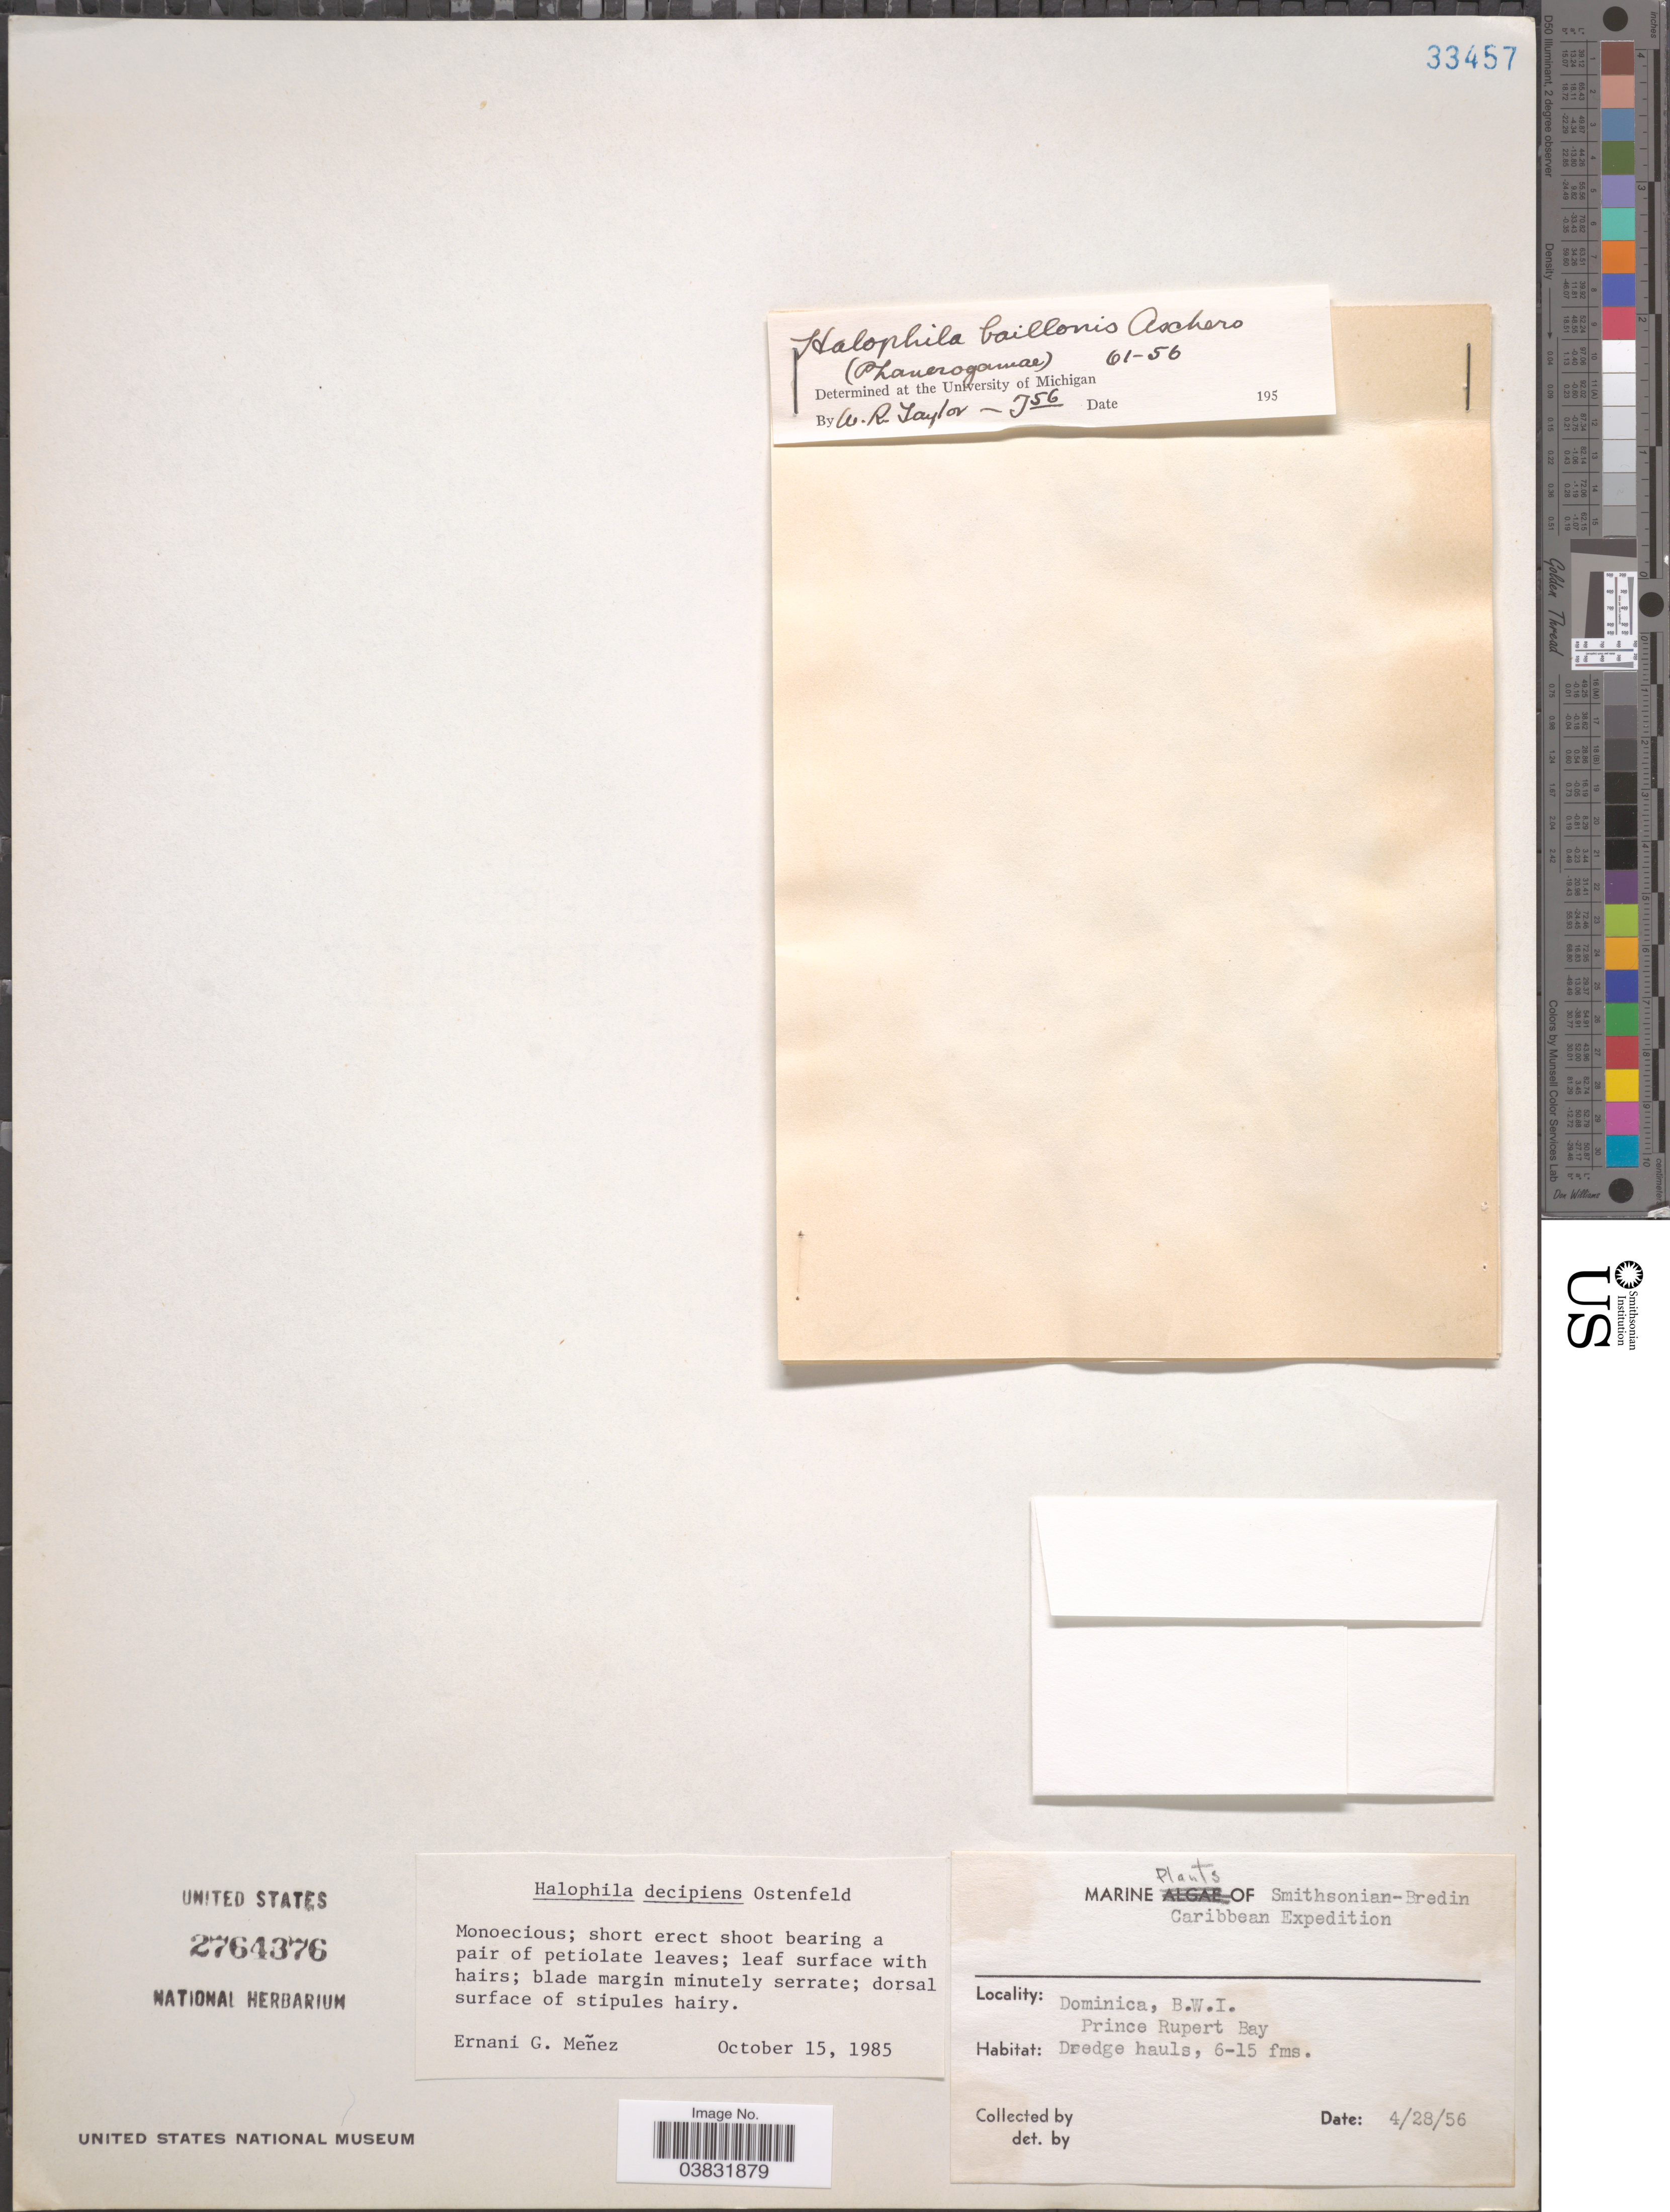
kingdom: Plantae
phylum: Tracheophyta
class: Liliopsida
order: Alismatales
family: Hydrocharitaceae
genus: Halophila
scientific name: Halophila decipiens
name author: Ostenf.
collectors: Smithsonian-Bredin Caribbean Expedition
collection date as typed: Transcribed d/m/y: 28/4/56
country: Dominica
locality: Dominica, B.W.I. Prince Rupert Bay.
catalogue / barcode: US 2764376